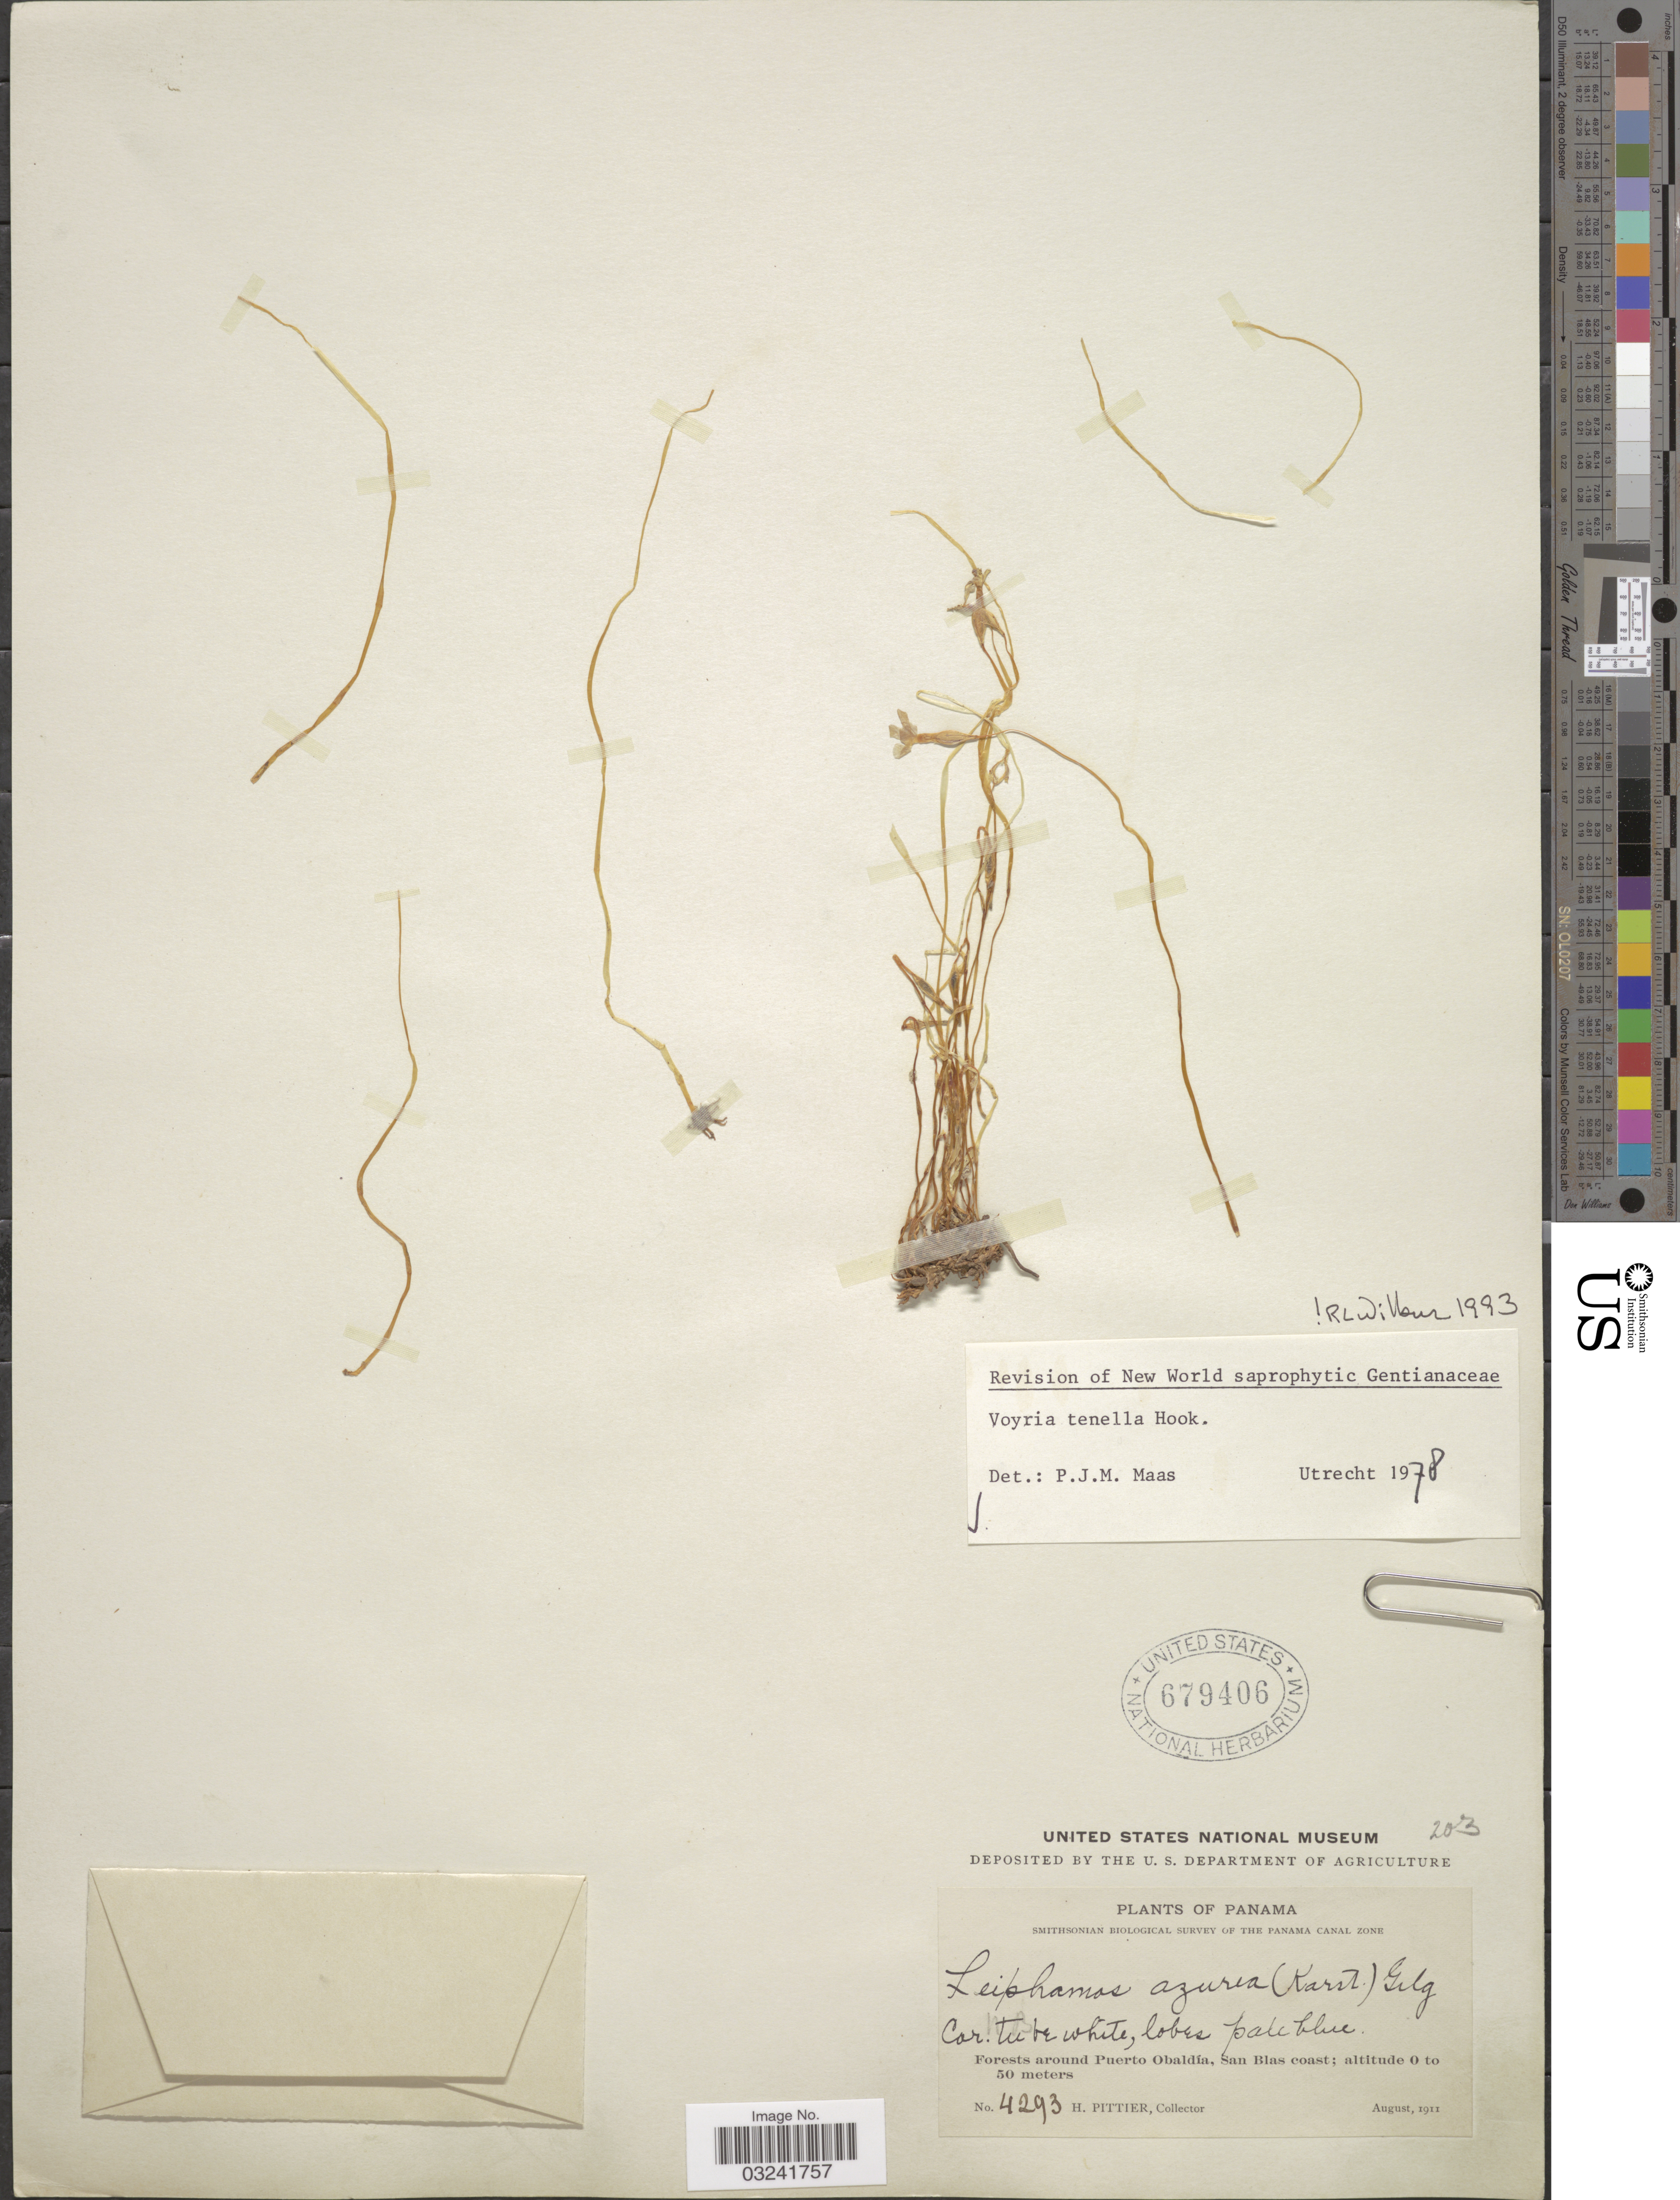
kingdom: Plantae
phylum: Tracheophyta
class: Magnoliopsida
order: Gentianales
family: Gentianaceae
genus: Voyria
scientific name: Voyria tenella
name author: Guilding ex Hook.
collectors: H. F. Pittier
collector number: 4293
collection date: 1911-08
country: Panama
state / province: Kuna Yala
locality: Forests around Puerto Obaldía, San Blas coast.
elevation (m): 0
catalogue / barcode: US 679406